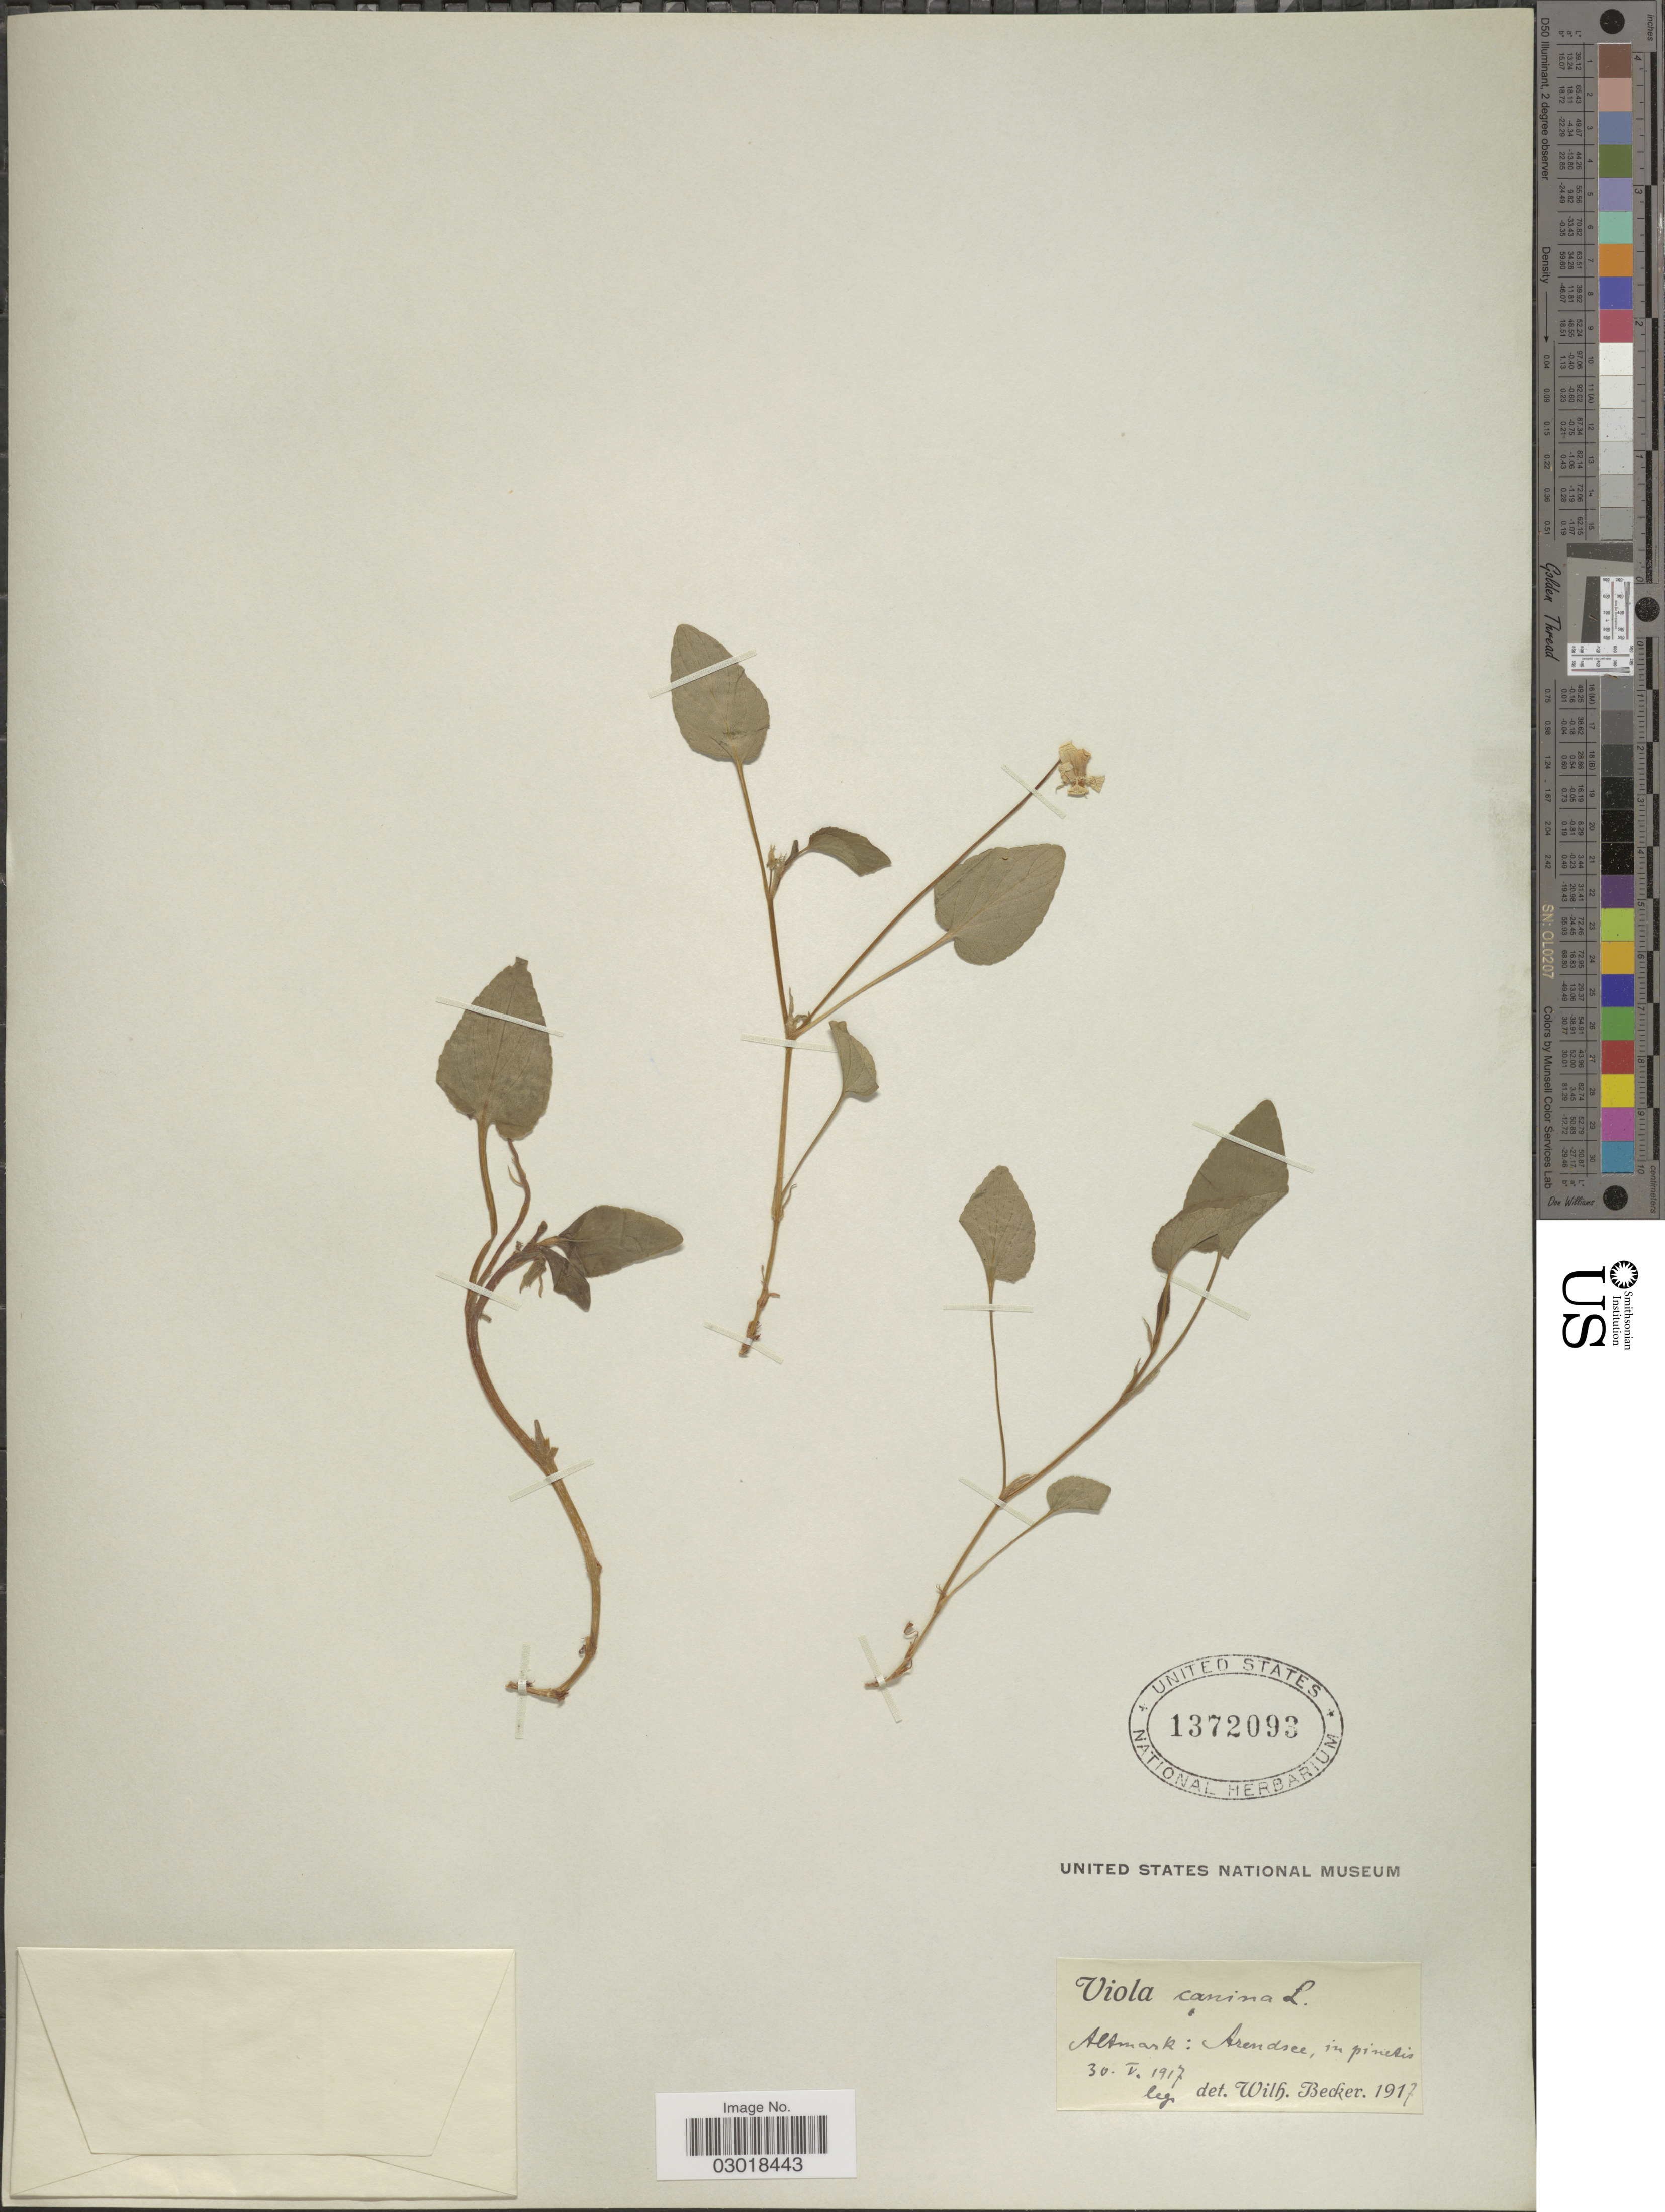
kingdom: Plantae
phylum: Tracheophyta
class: Magnoliopsida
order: Malpighiales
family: Violaceae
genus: Viola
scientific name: Viola canina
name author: L.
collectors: W. Becker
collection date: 1917-05-30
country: Germany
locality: Altmark: Arendsee, in pinetis.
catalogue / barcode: US 1372093